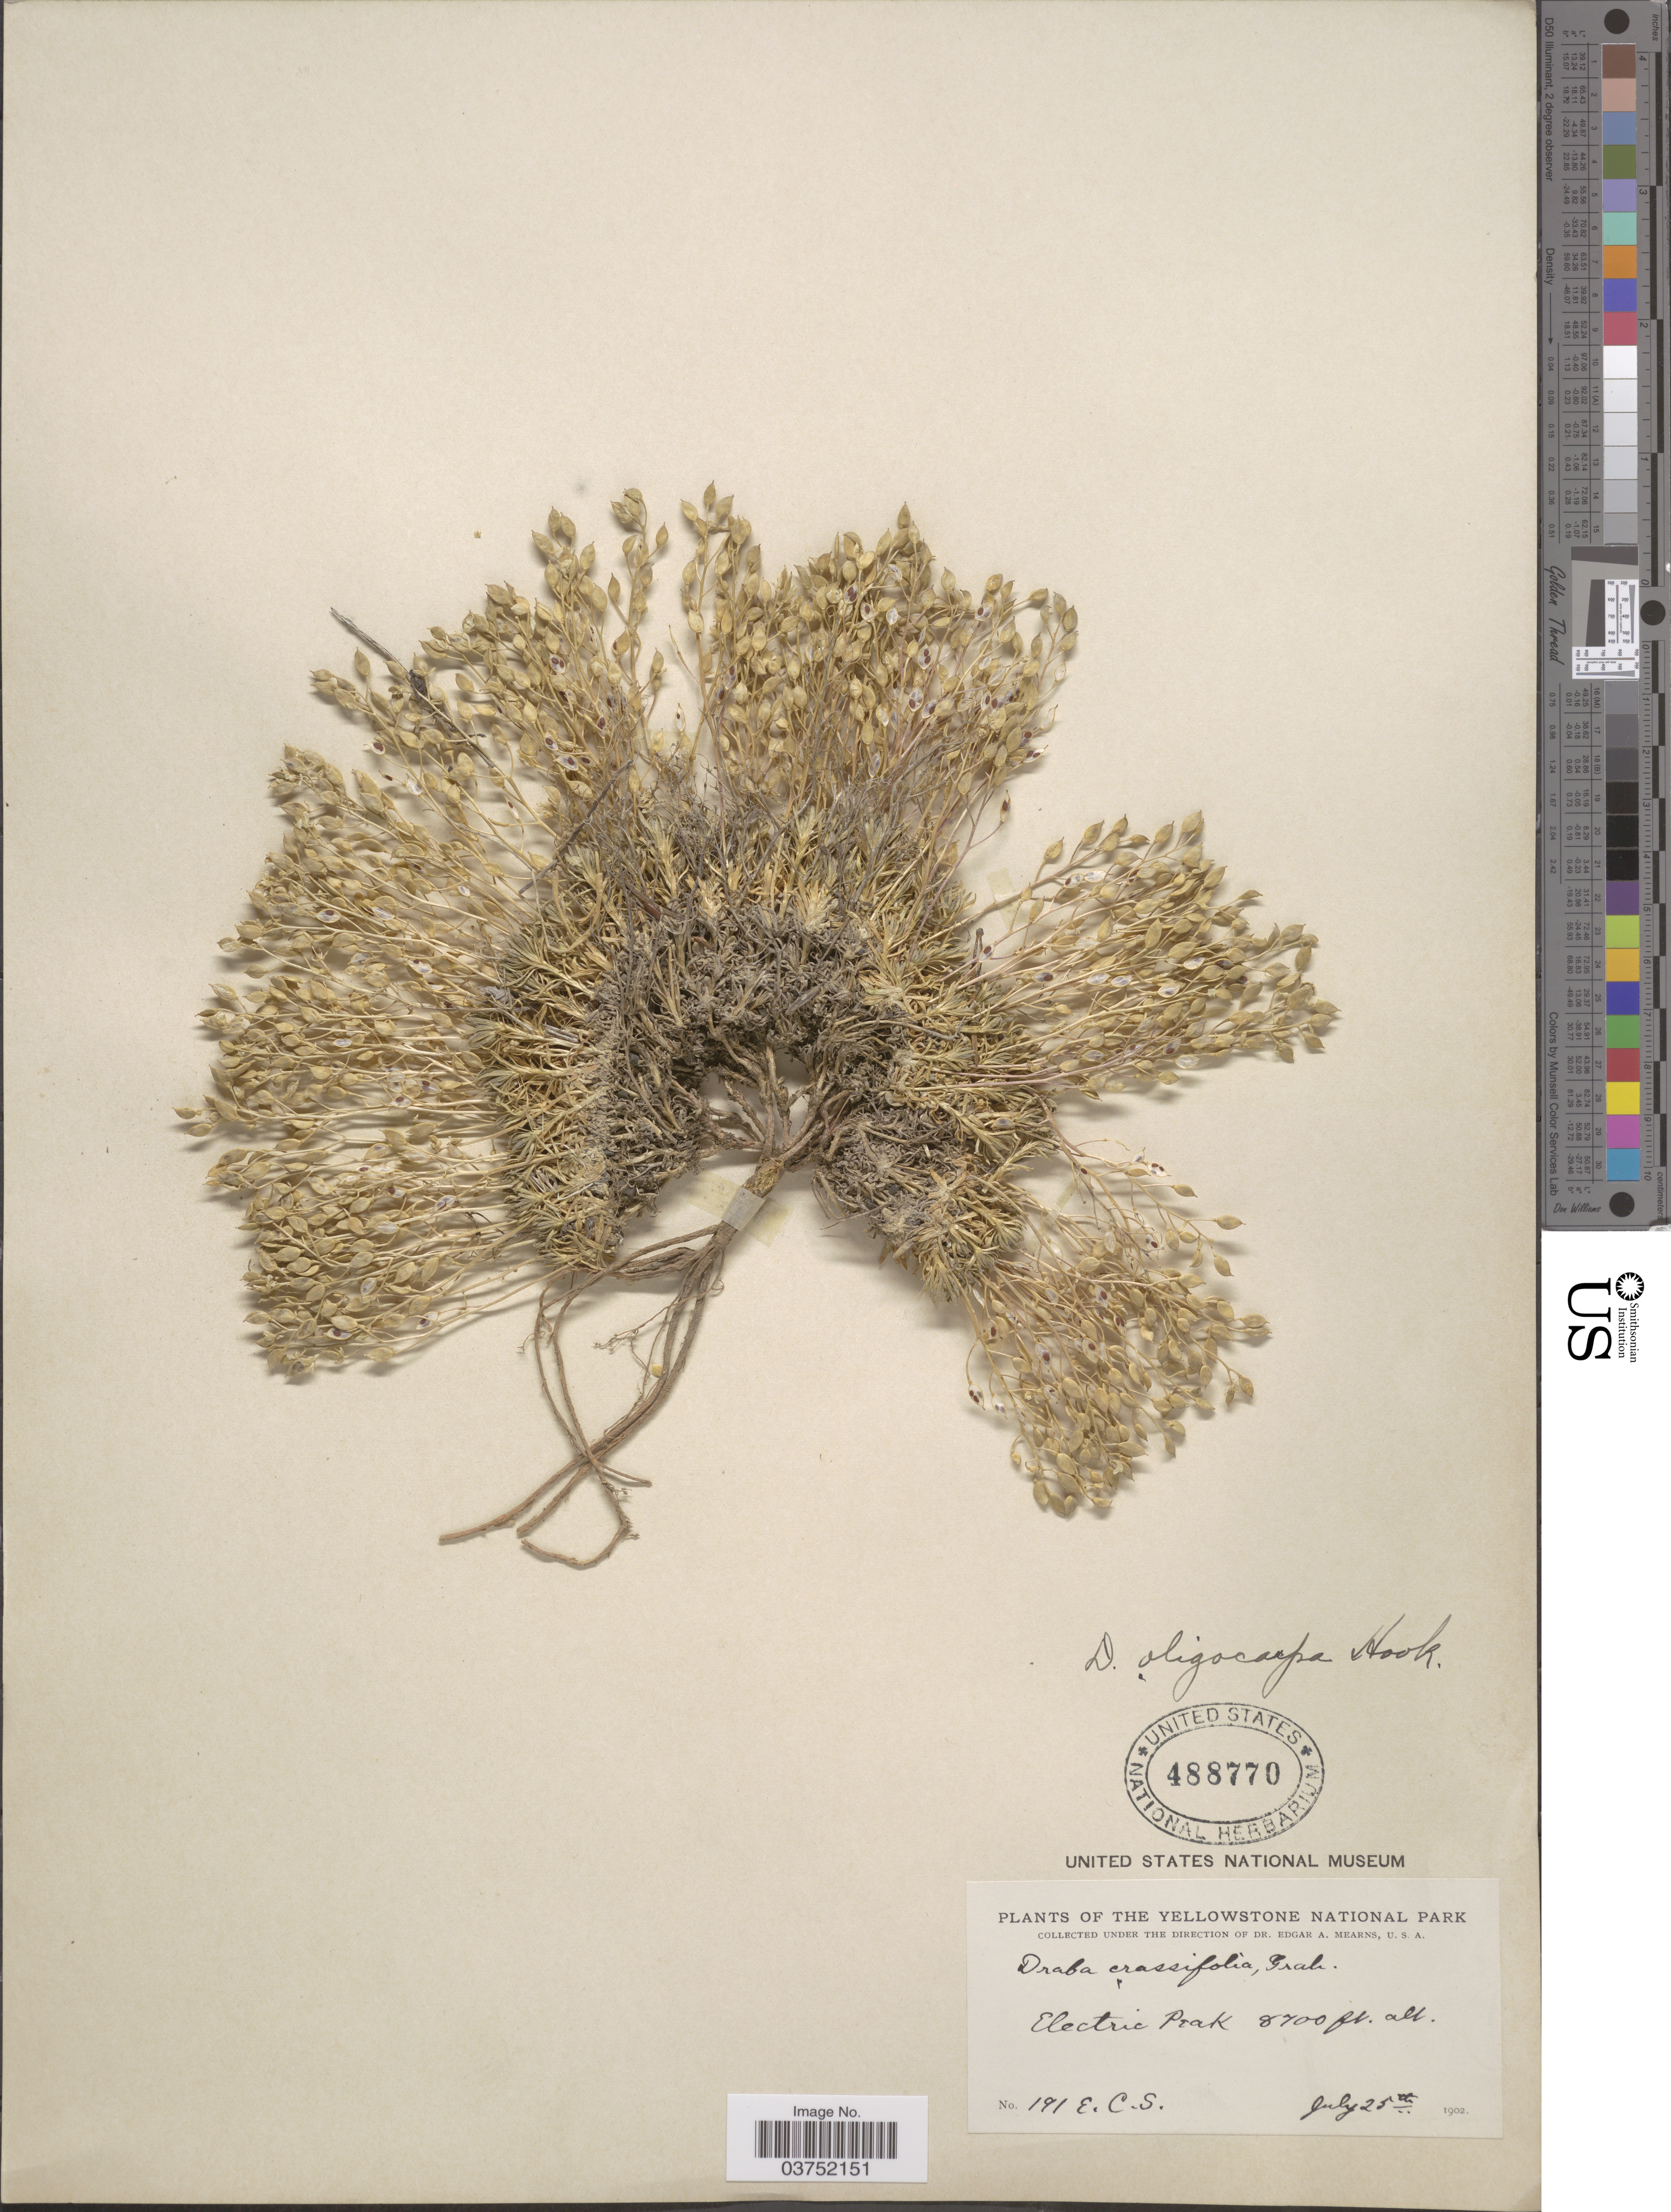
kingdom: Plantae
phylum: Tracheophyta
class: Magnoliopsida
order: Brassicales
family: Brassicaceae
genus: Draba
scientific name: Draba oligosperma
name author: Hook.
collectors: E. C. Smith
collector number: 191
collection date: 1902-07-25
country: United States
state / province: Montana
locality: Yellowstone National Park. Electric Peak.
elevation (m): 2652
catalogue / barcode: US 488770